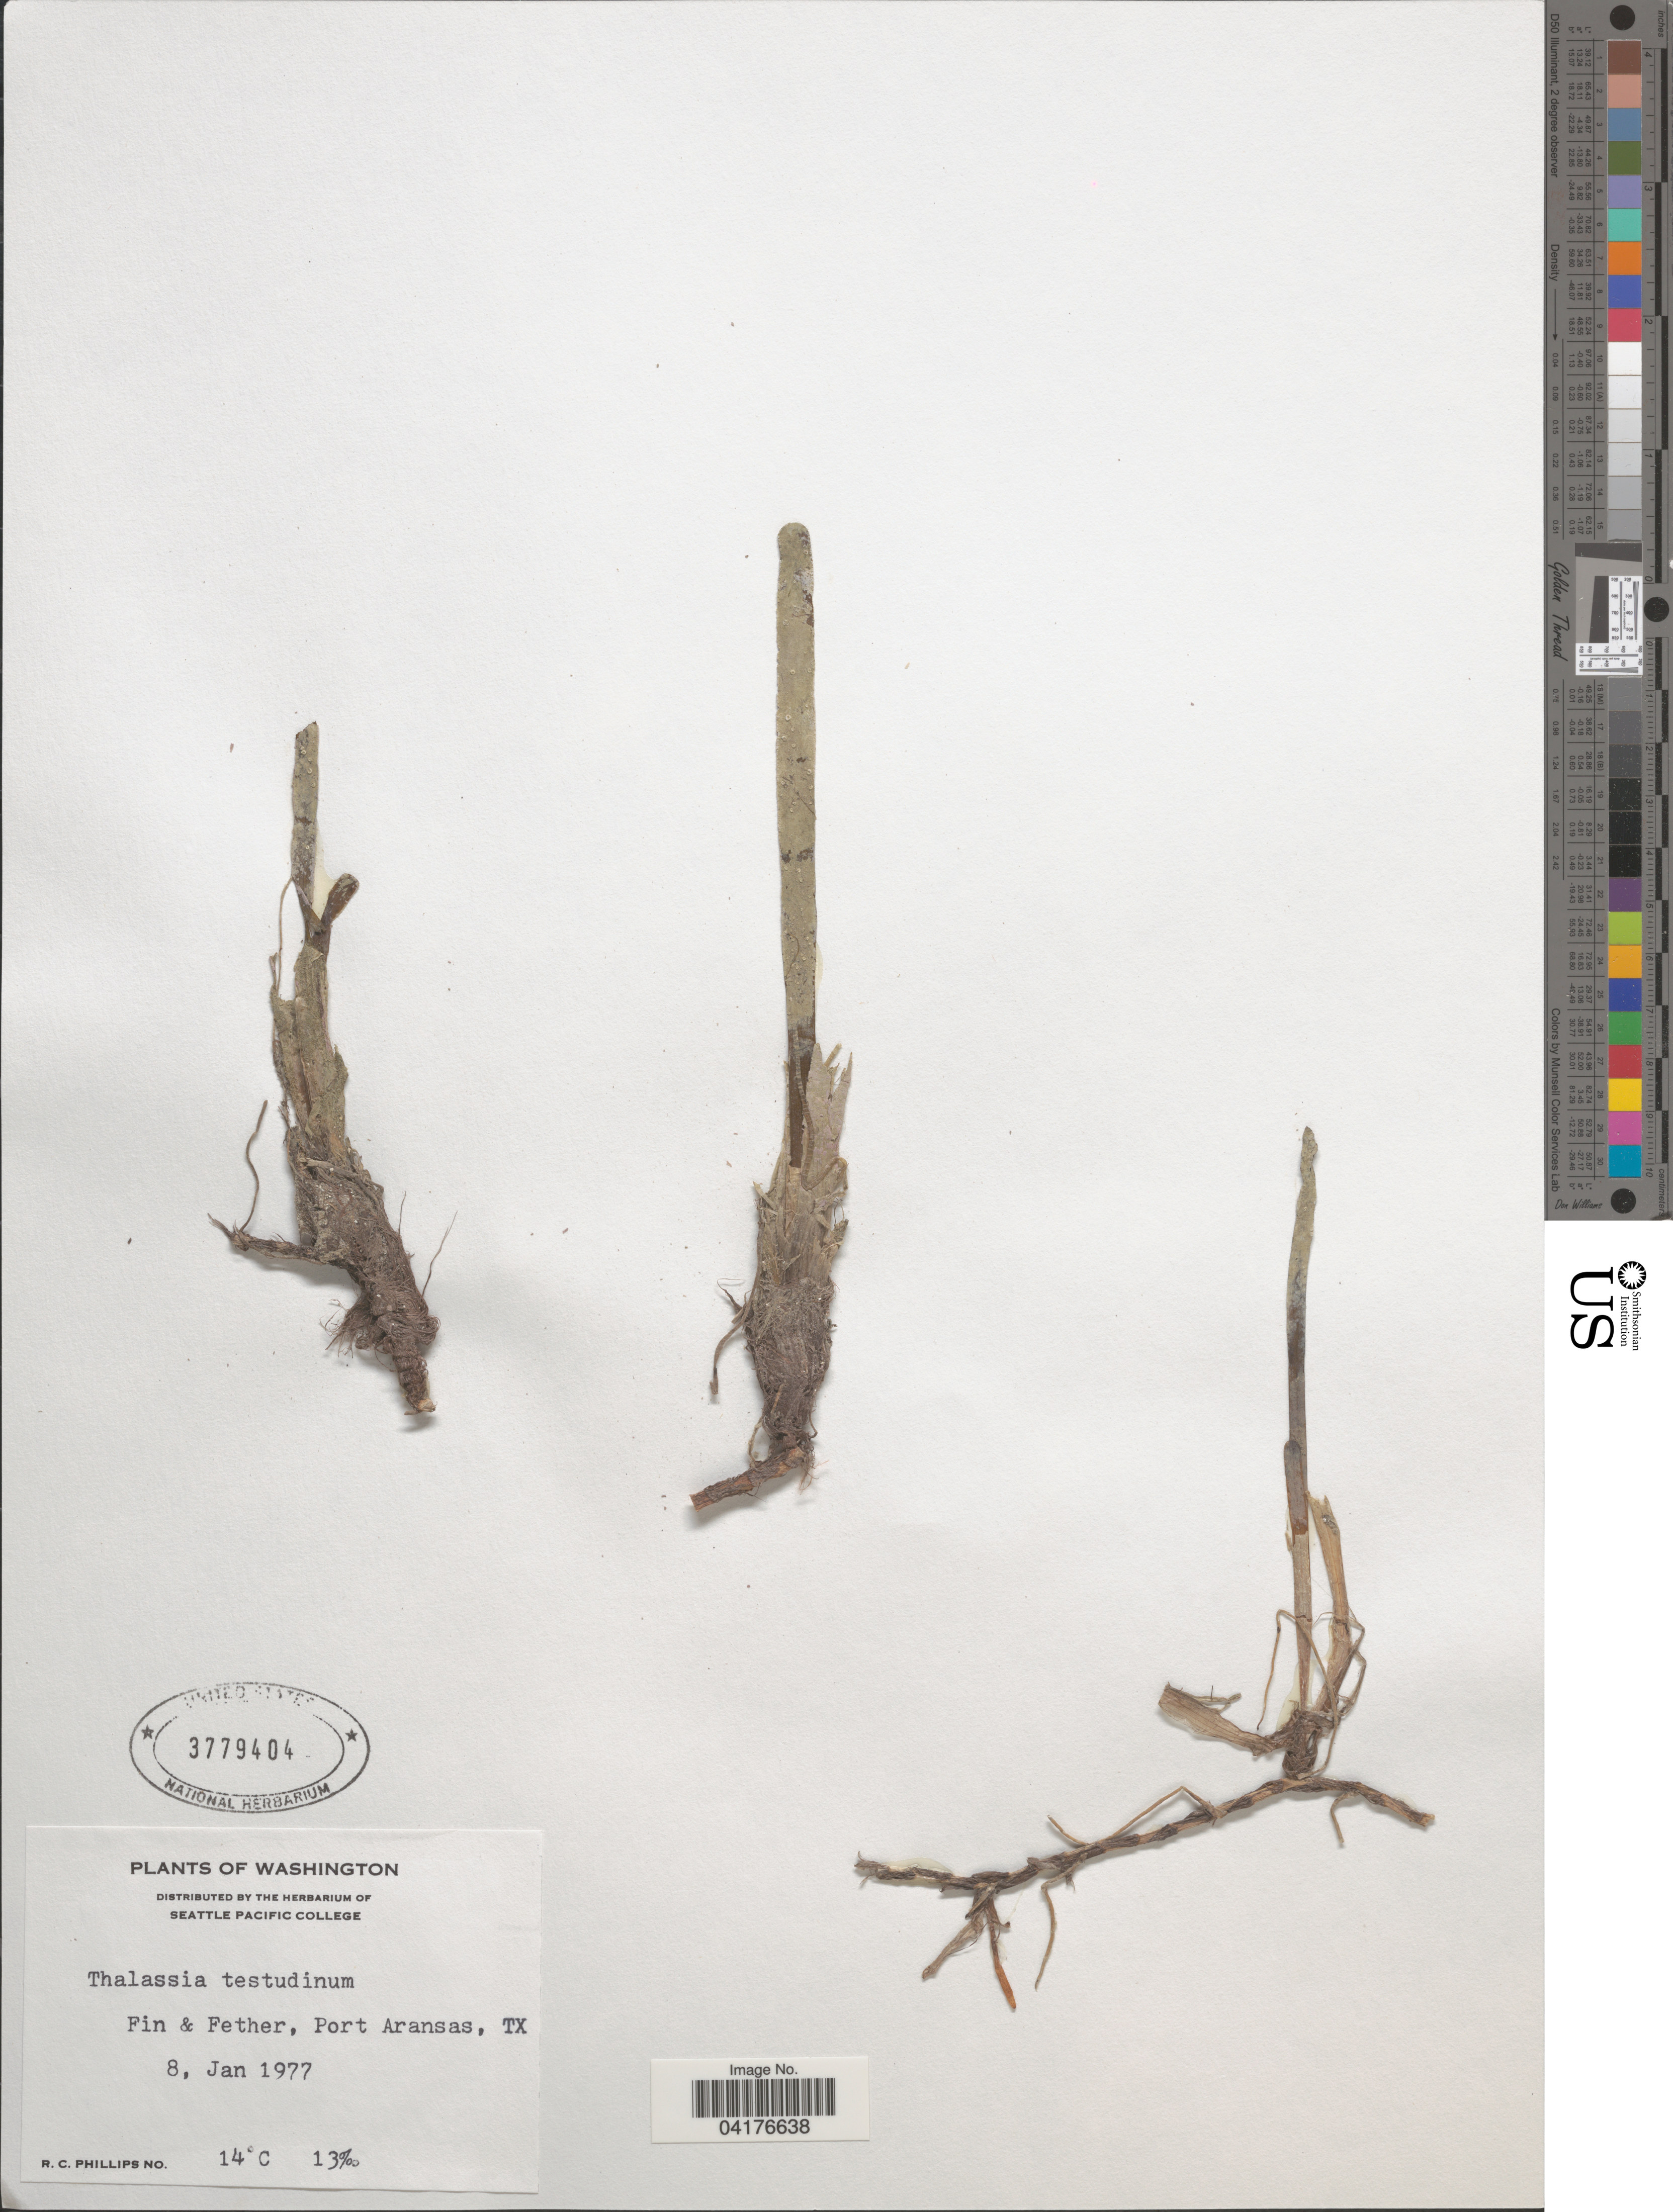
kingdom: Plantae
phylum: Tracheophyta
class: Liliopsida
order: Alismatales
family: Hydrocharitaceae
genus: Thalassia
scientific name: Thalassia testudinum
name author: Banks & Sol. ex K.D. Koenig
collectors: R. C. Phillips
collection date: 1977-01-08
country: United States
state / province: Texas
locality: Fin & Fether, Port Aransas.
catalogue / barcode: US 3779404